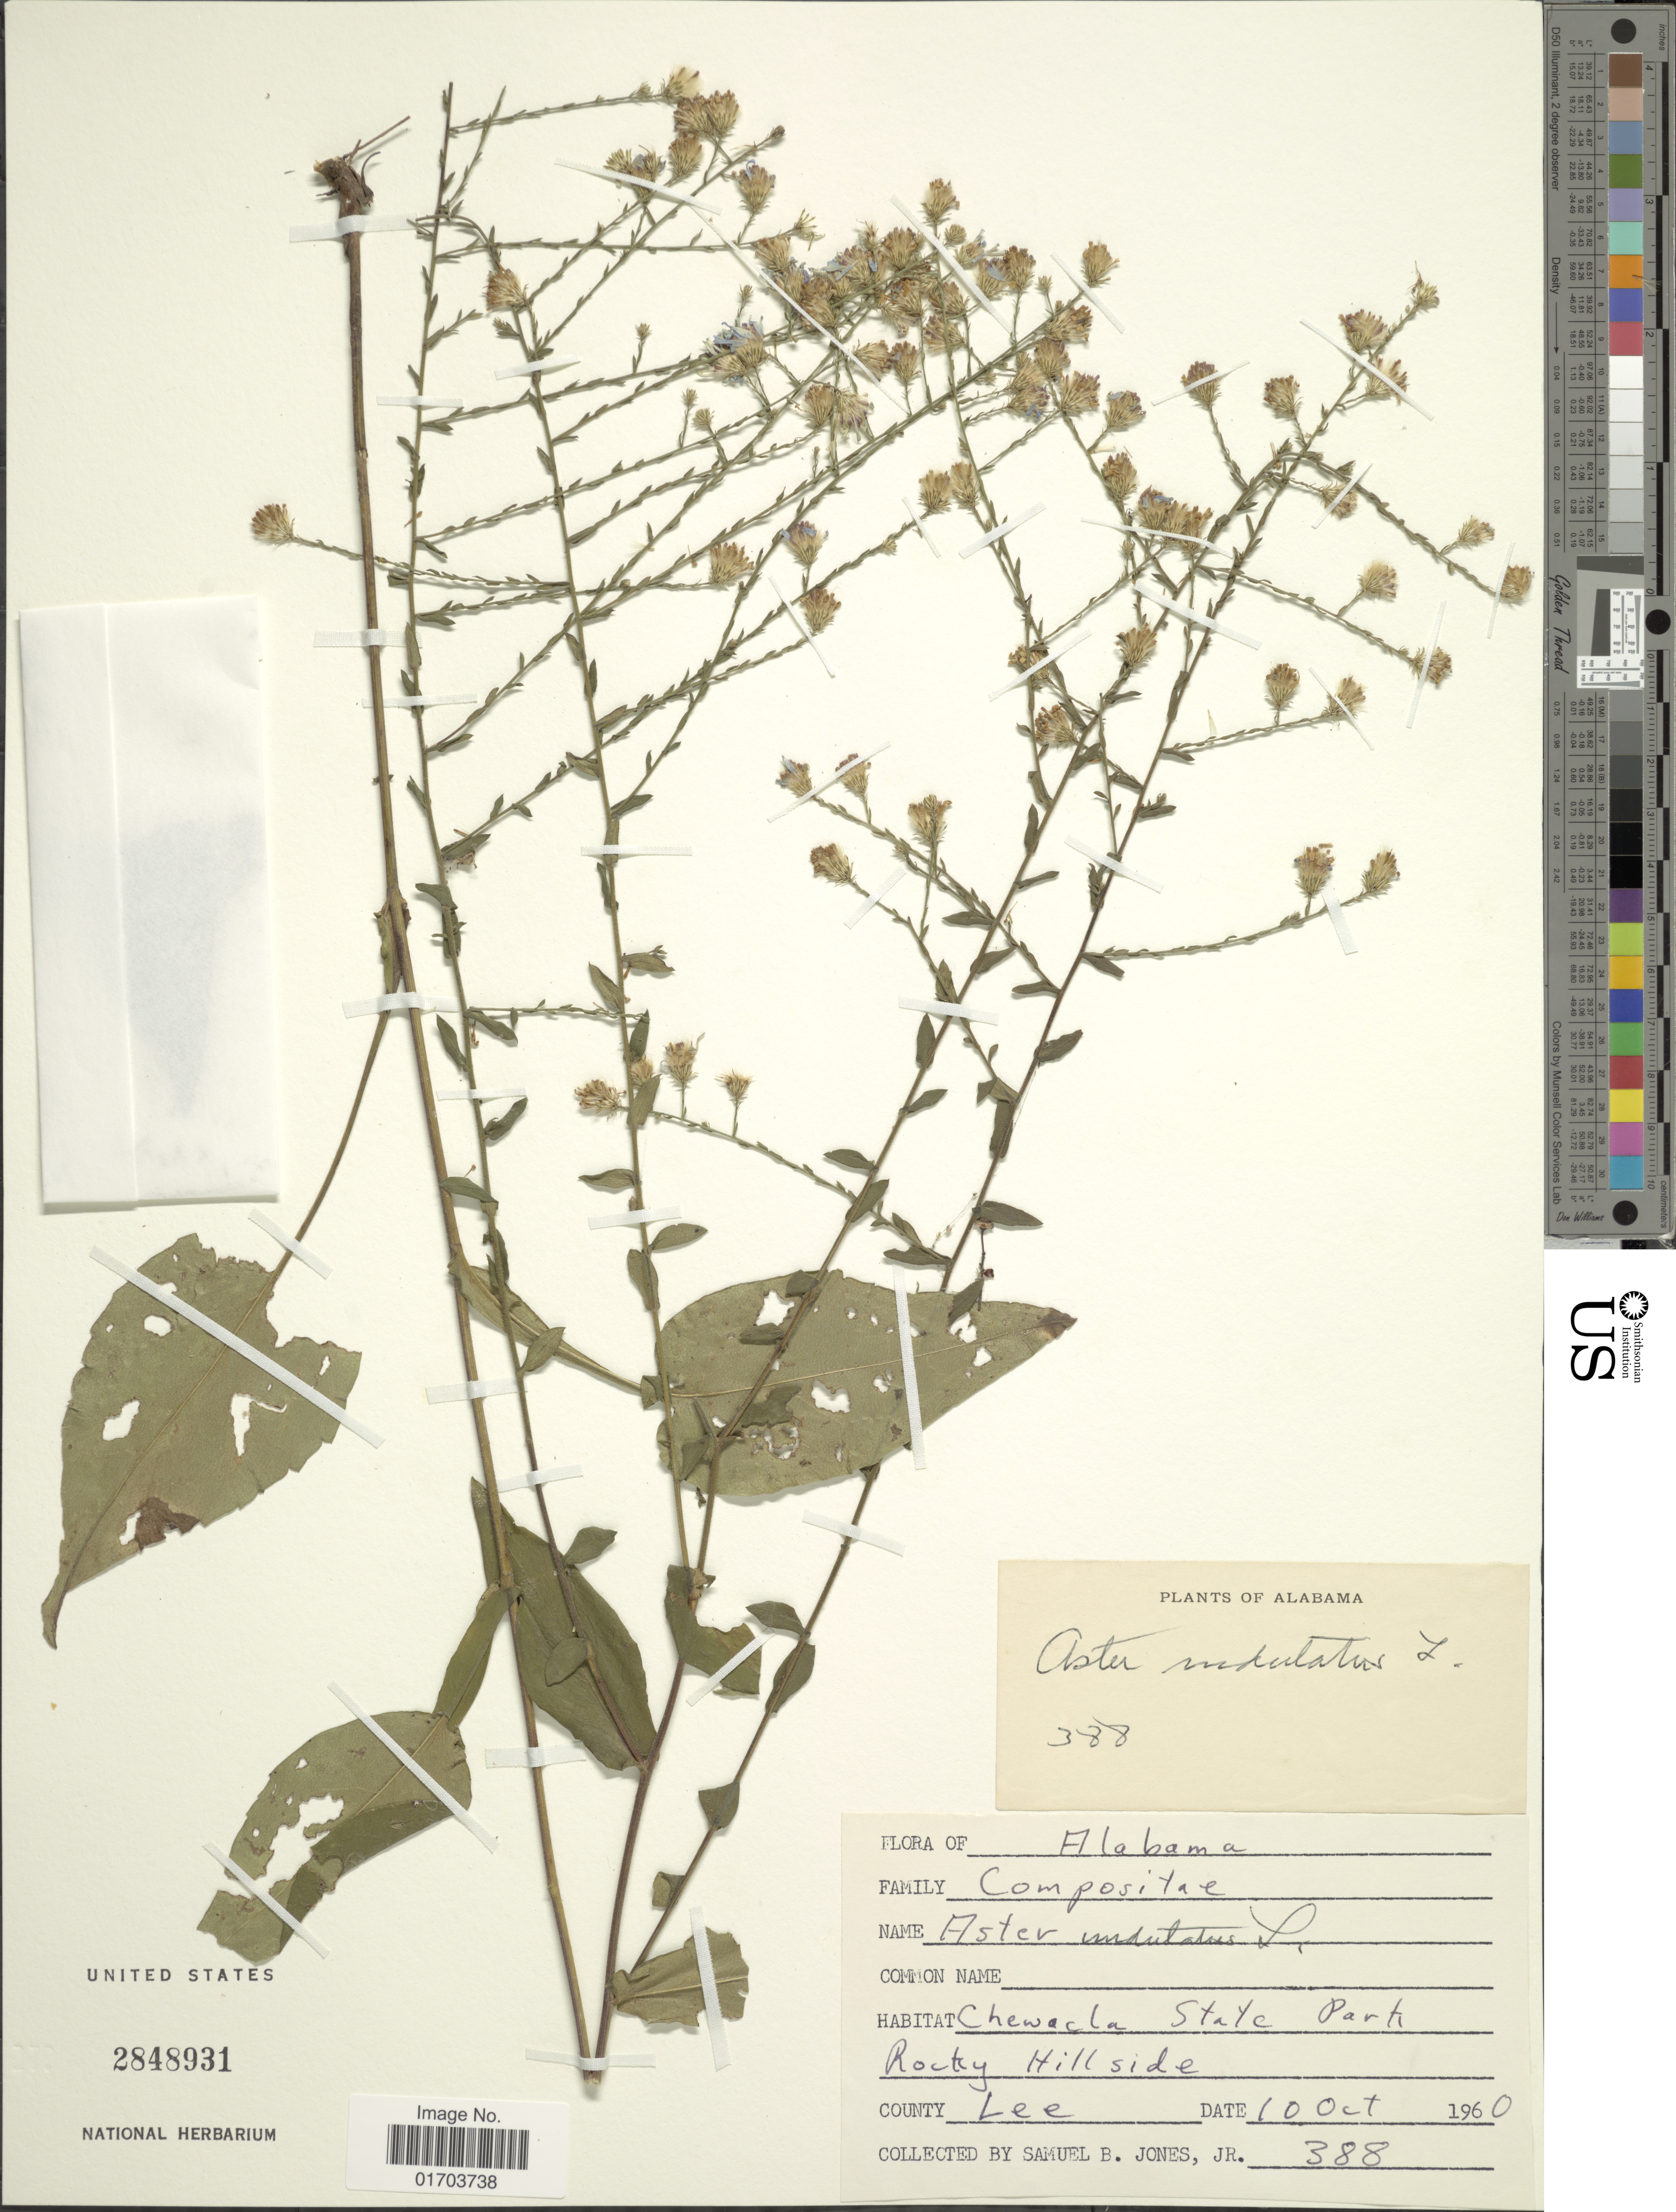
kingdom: Plantae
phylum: Tracheophyta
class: Magnoliopsida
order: Asterales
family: Asteraceae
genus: Symphyotrichum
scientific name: Symphyotrichum undulatum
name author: (L.) G.L. Nesom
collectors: S. B. Jones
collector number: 388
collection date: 1960-10-10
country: United States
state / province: Alabama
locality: Alabama. Chewacla State Park. Rocky Hillside. County Lee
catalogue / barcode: US 2848931